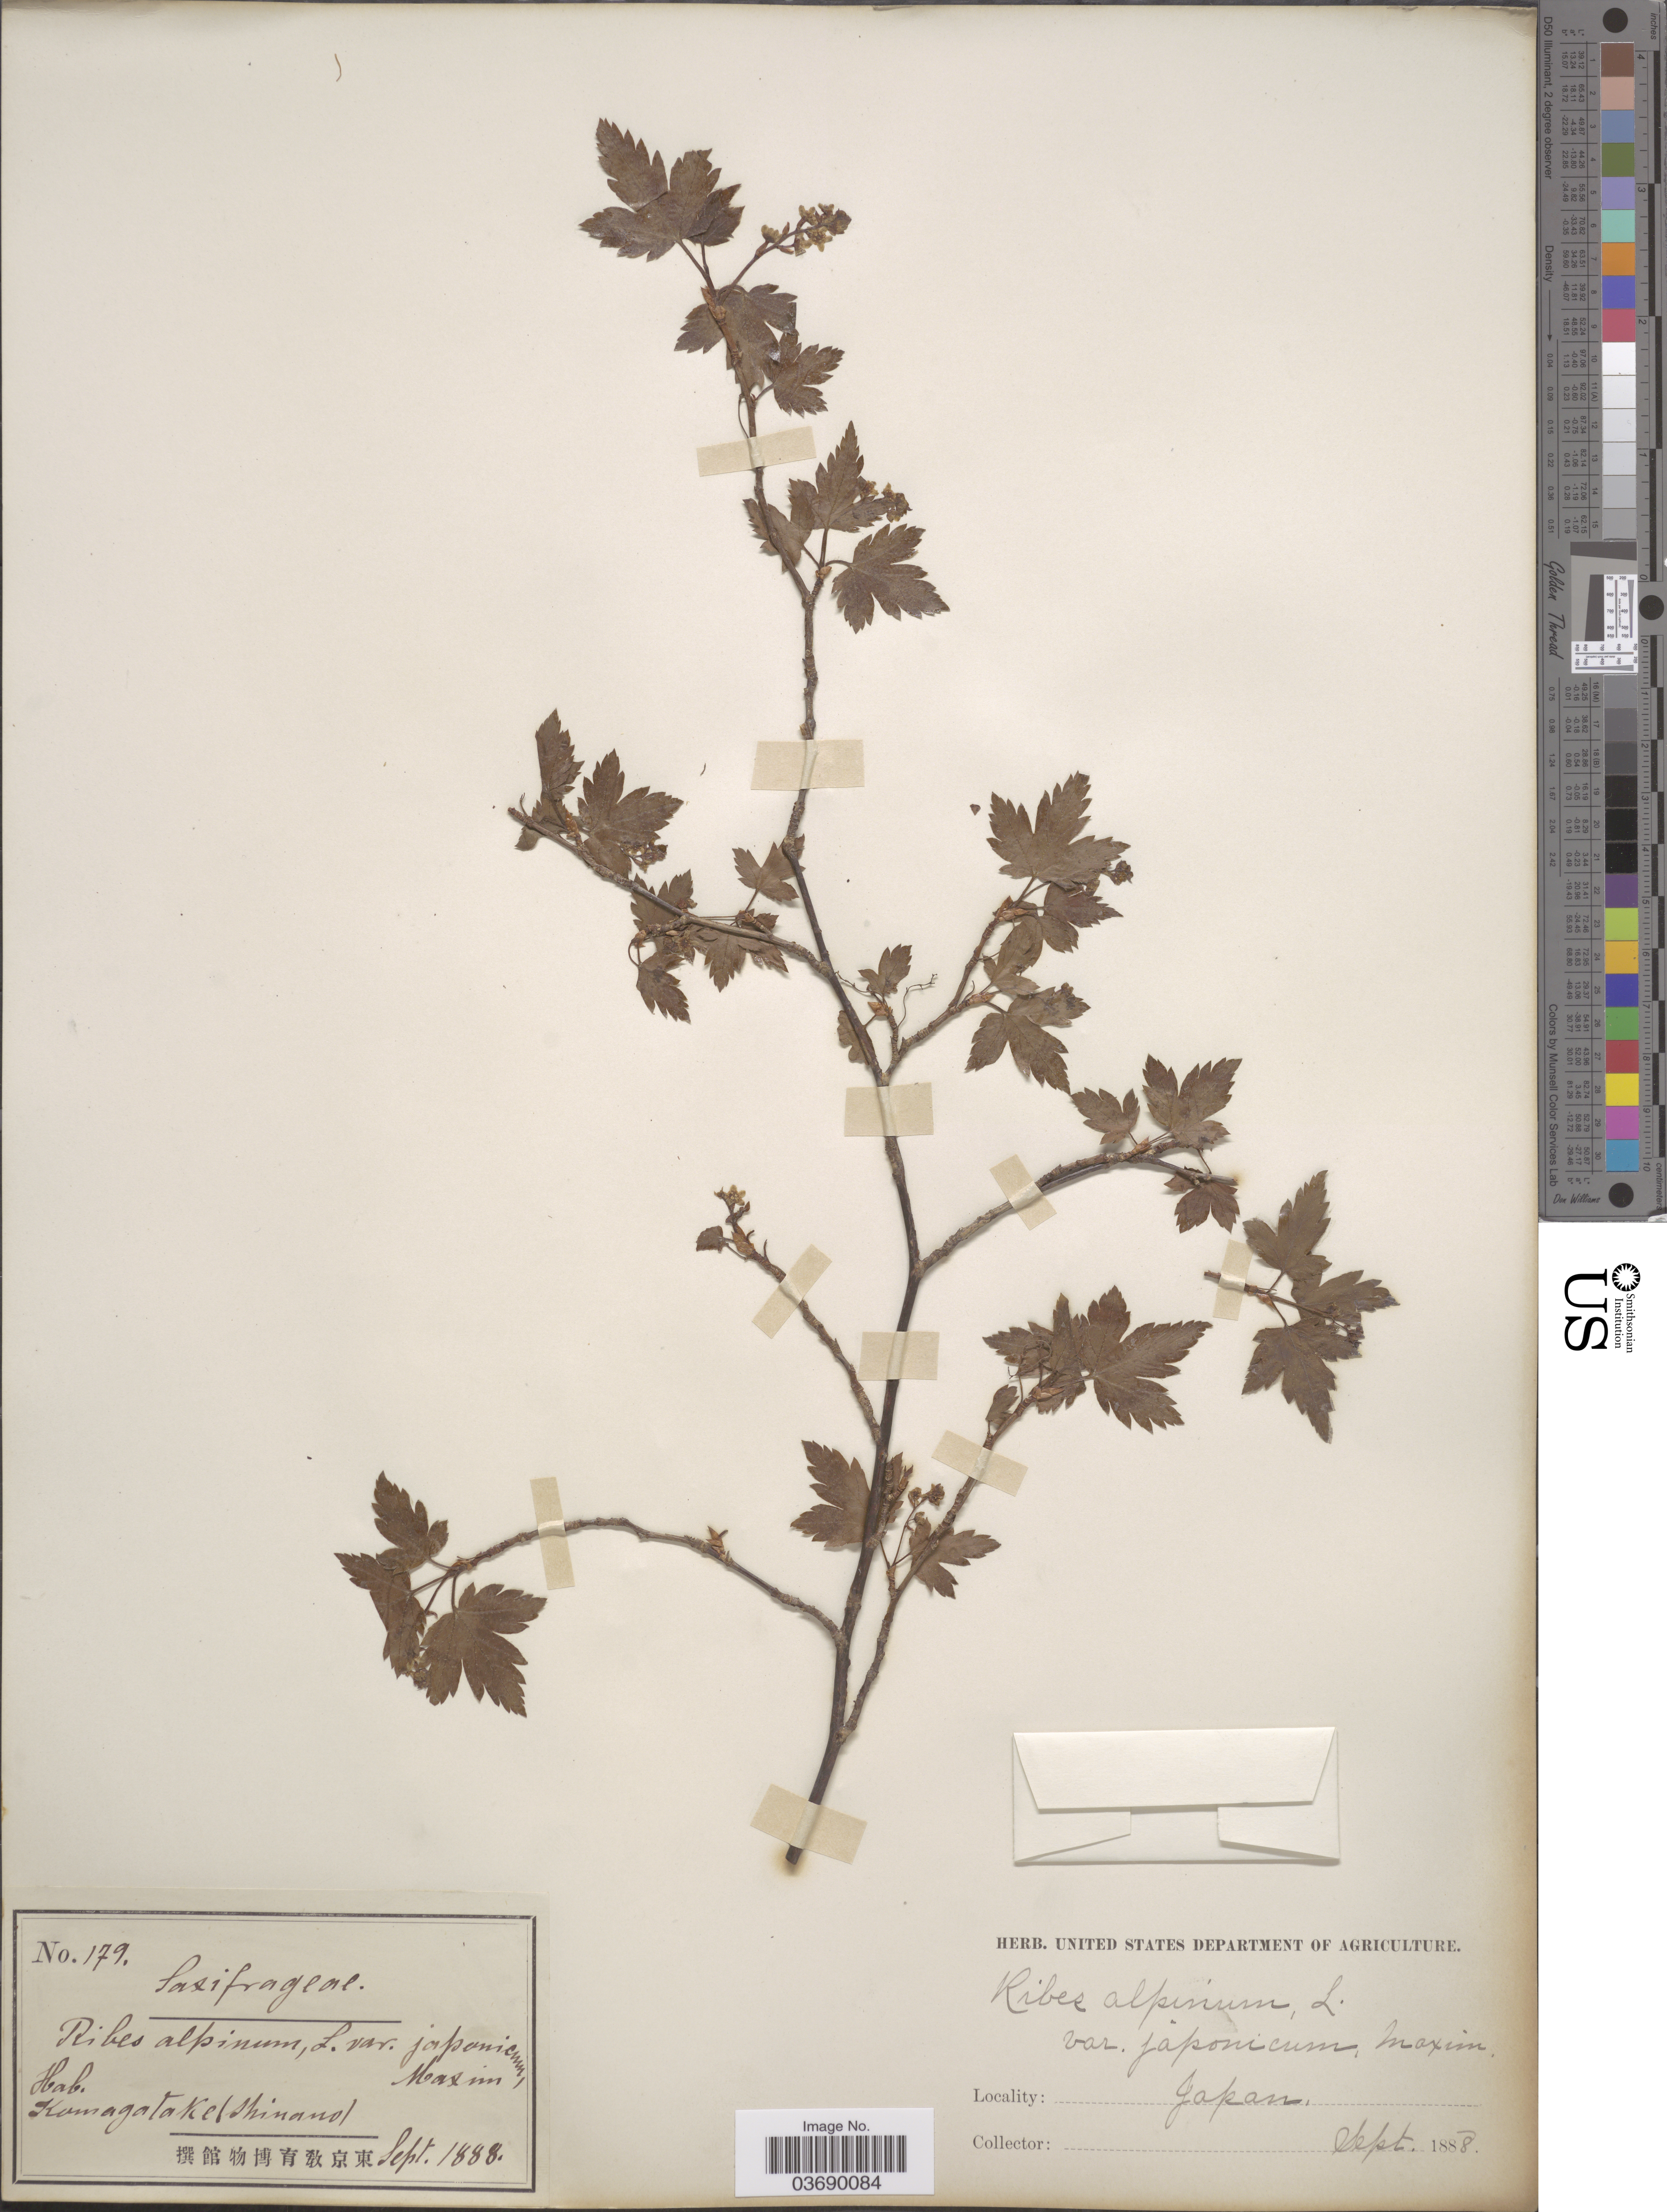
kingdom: Plantae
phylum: Tracheophyta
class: Magnoliopsida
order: Saxifragales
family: Grossulariaceae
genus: Ribes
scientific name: Ribes alpinum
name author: L.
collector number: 179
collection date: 1888-09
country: Japan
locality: Komagatake (Shinano).